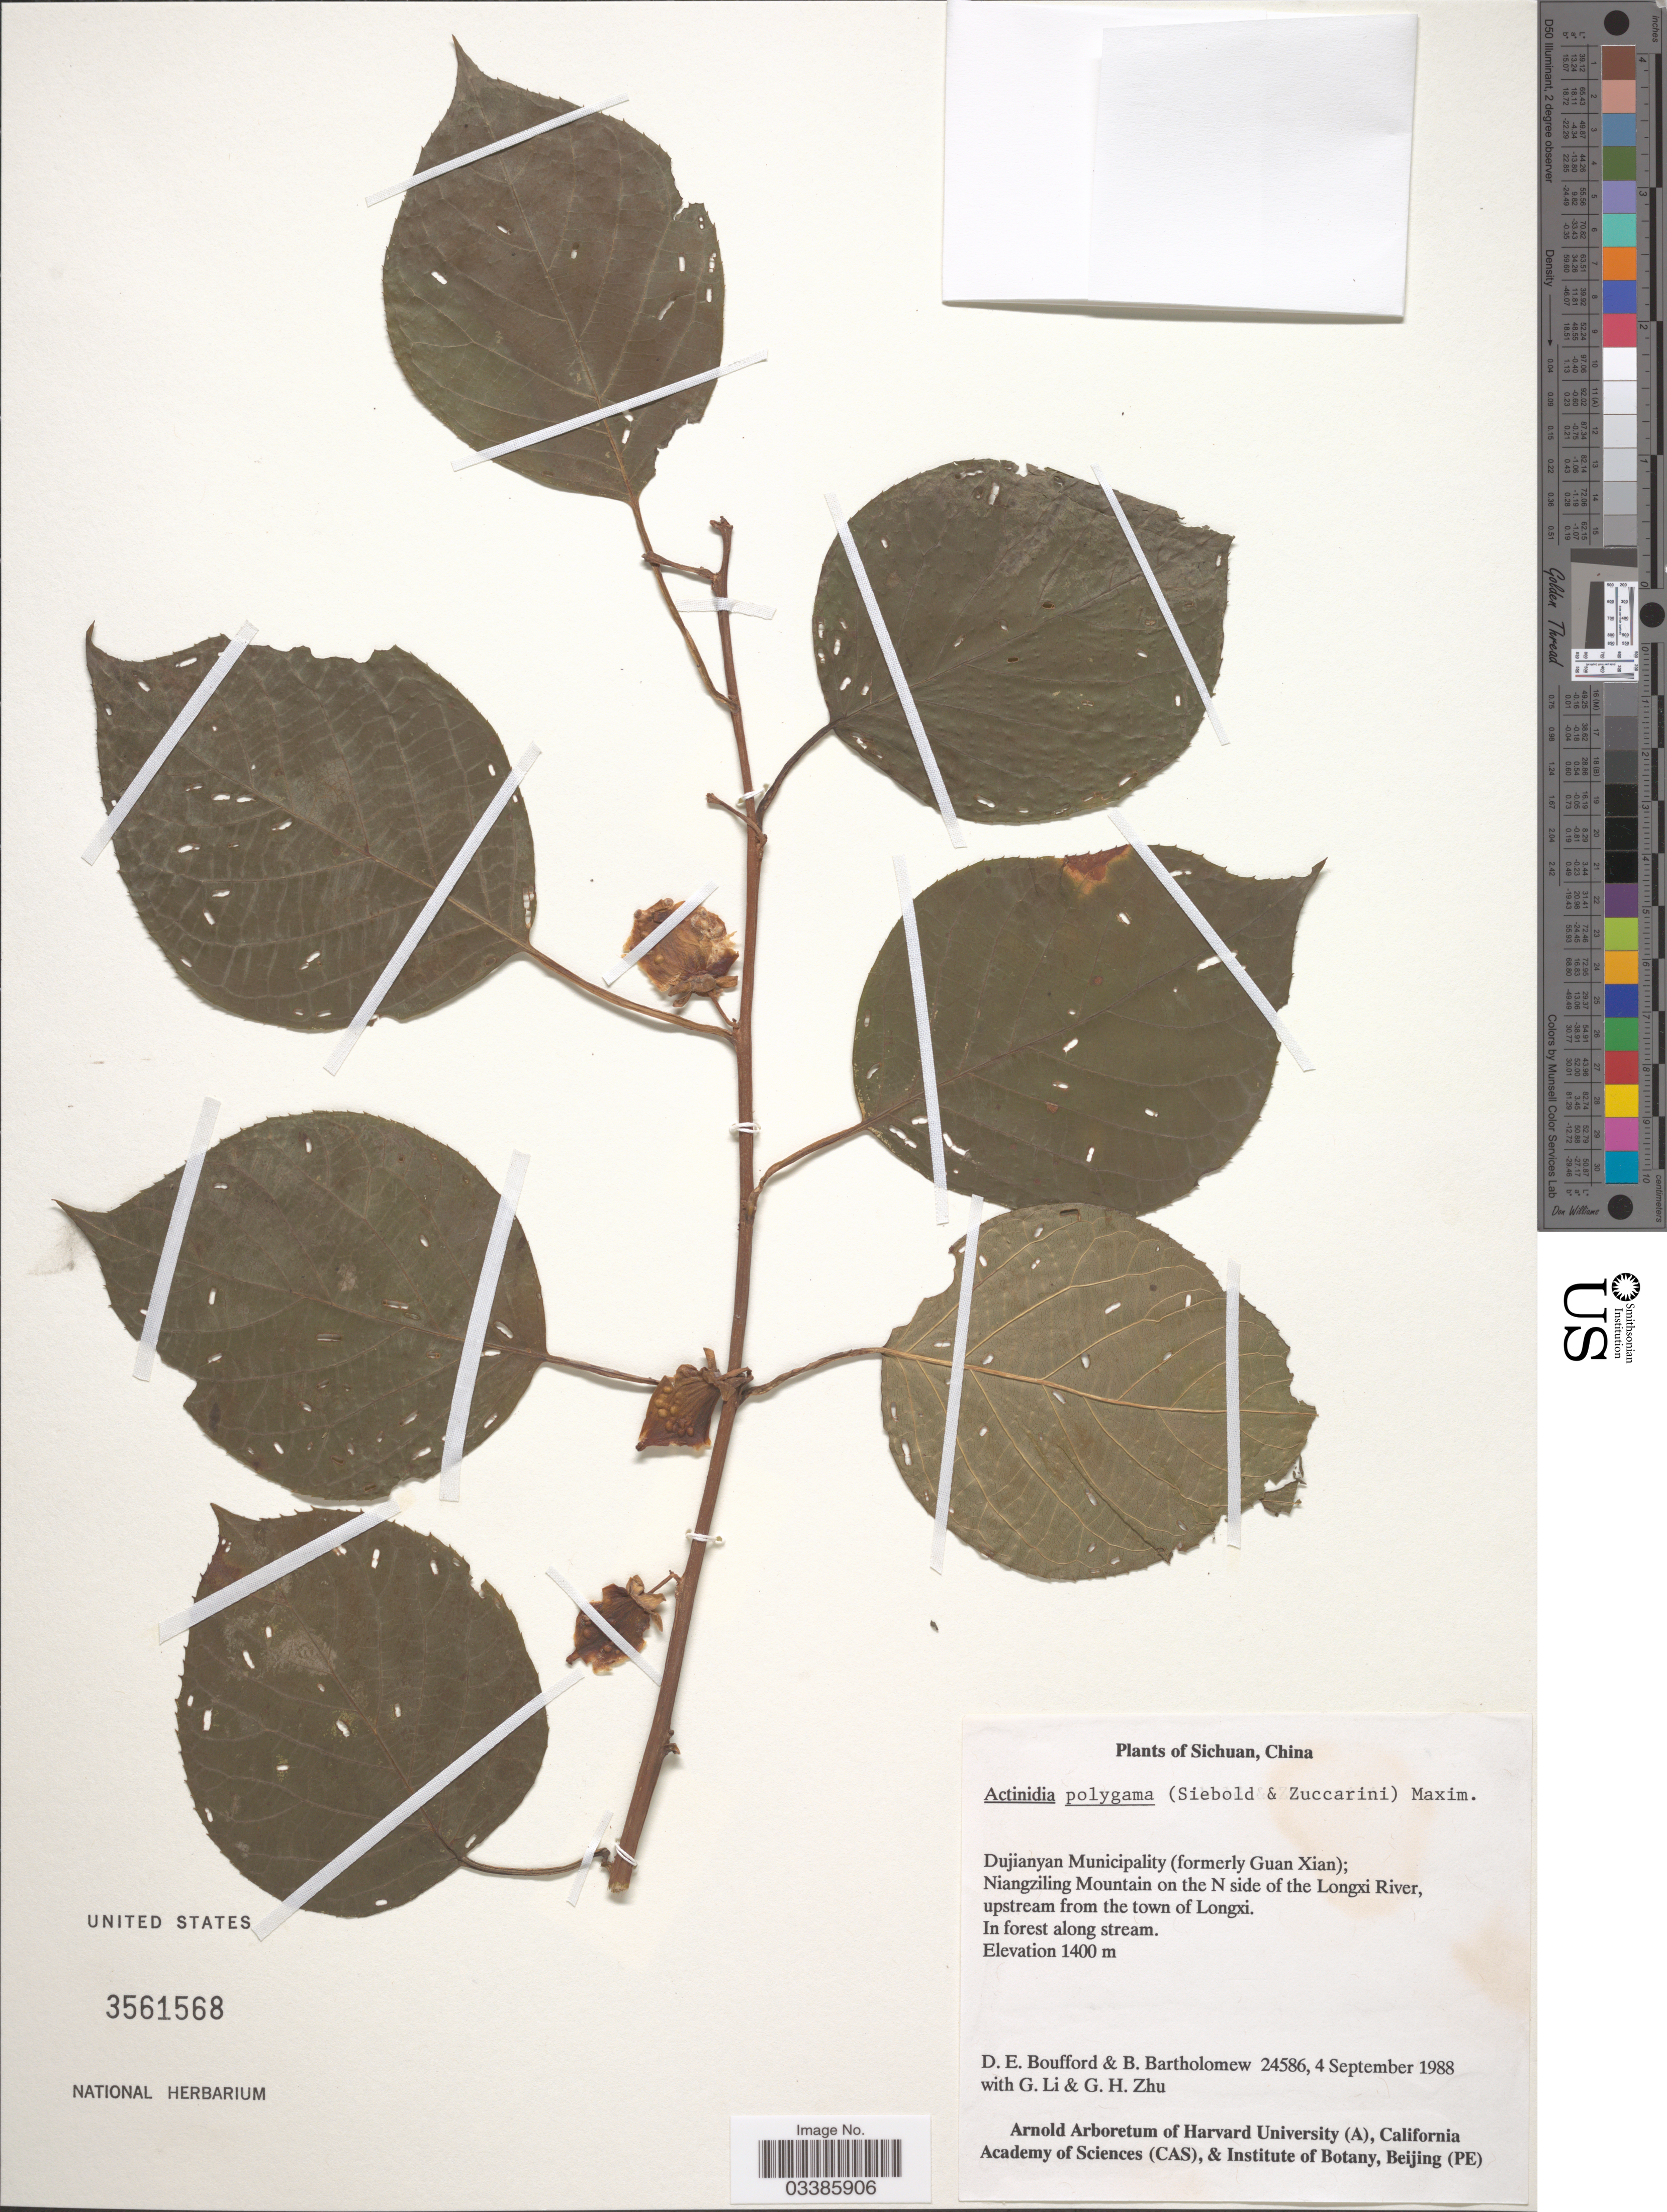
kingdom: Plantae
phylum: Tracheophyta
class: Magnoliopsida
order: Ericales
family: Actinidiaceae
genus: Actinidia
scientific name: Actinidia polygama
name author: (Siebold & Zucc.) Planch. ex Maxim.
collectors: D. E. Boufford, B. Bartholomew, G. Li & G. H. Zhu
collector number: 24586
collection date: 1988-09-04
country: China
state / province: Sichuan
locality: Sichuan. Dujianyan Municipality (formerly Guan Xian); Niangziling Mountain on the N side of the Longxi River, upstream from the town of Longxi.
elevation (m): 1400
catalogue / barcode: US 3561568